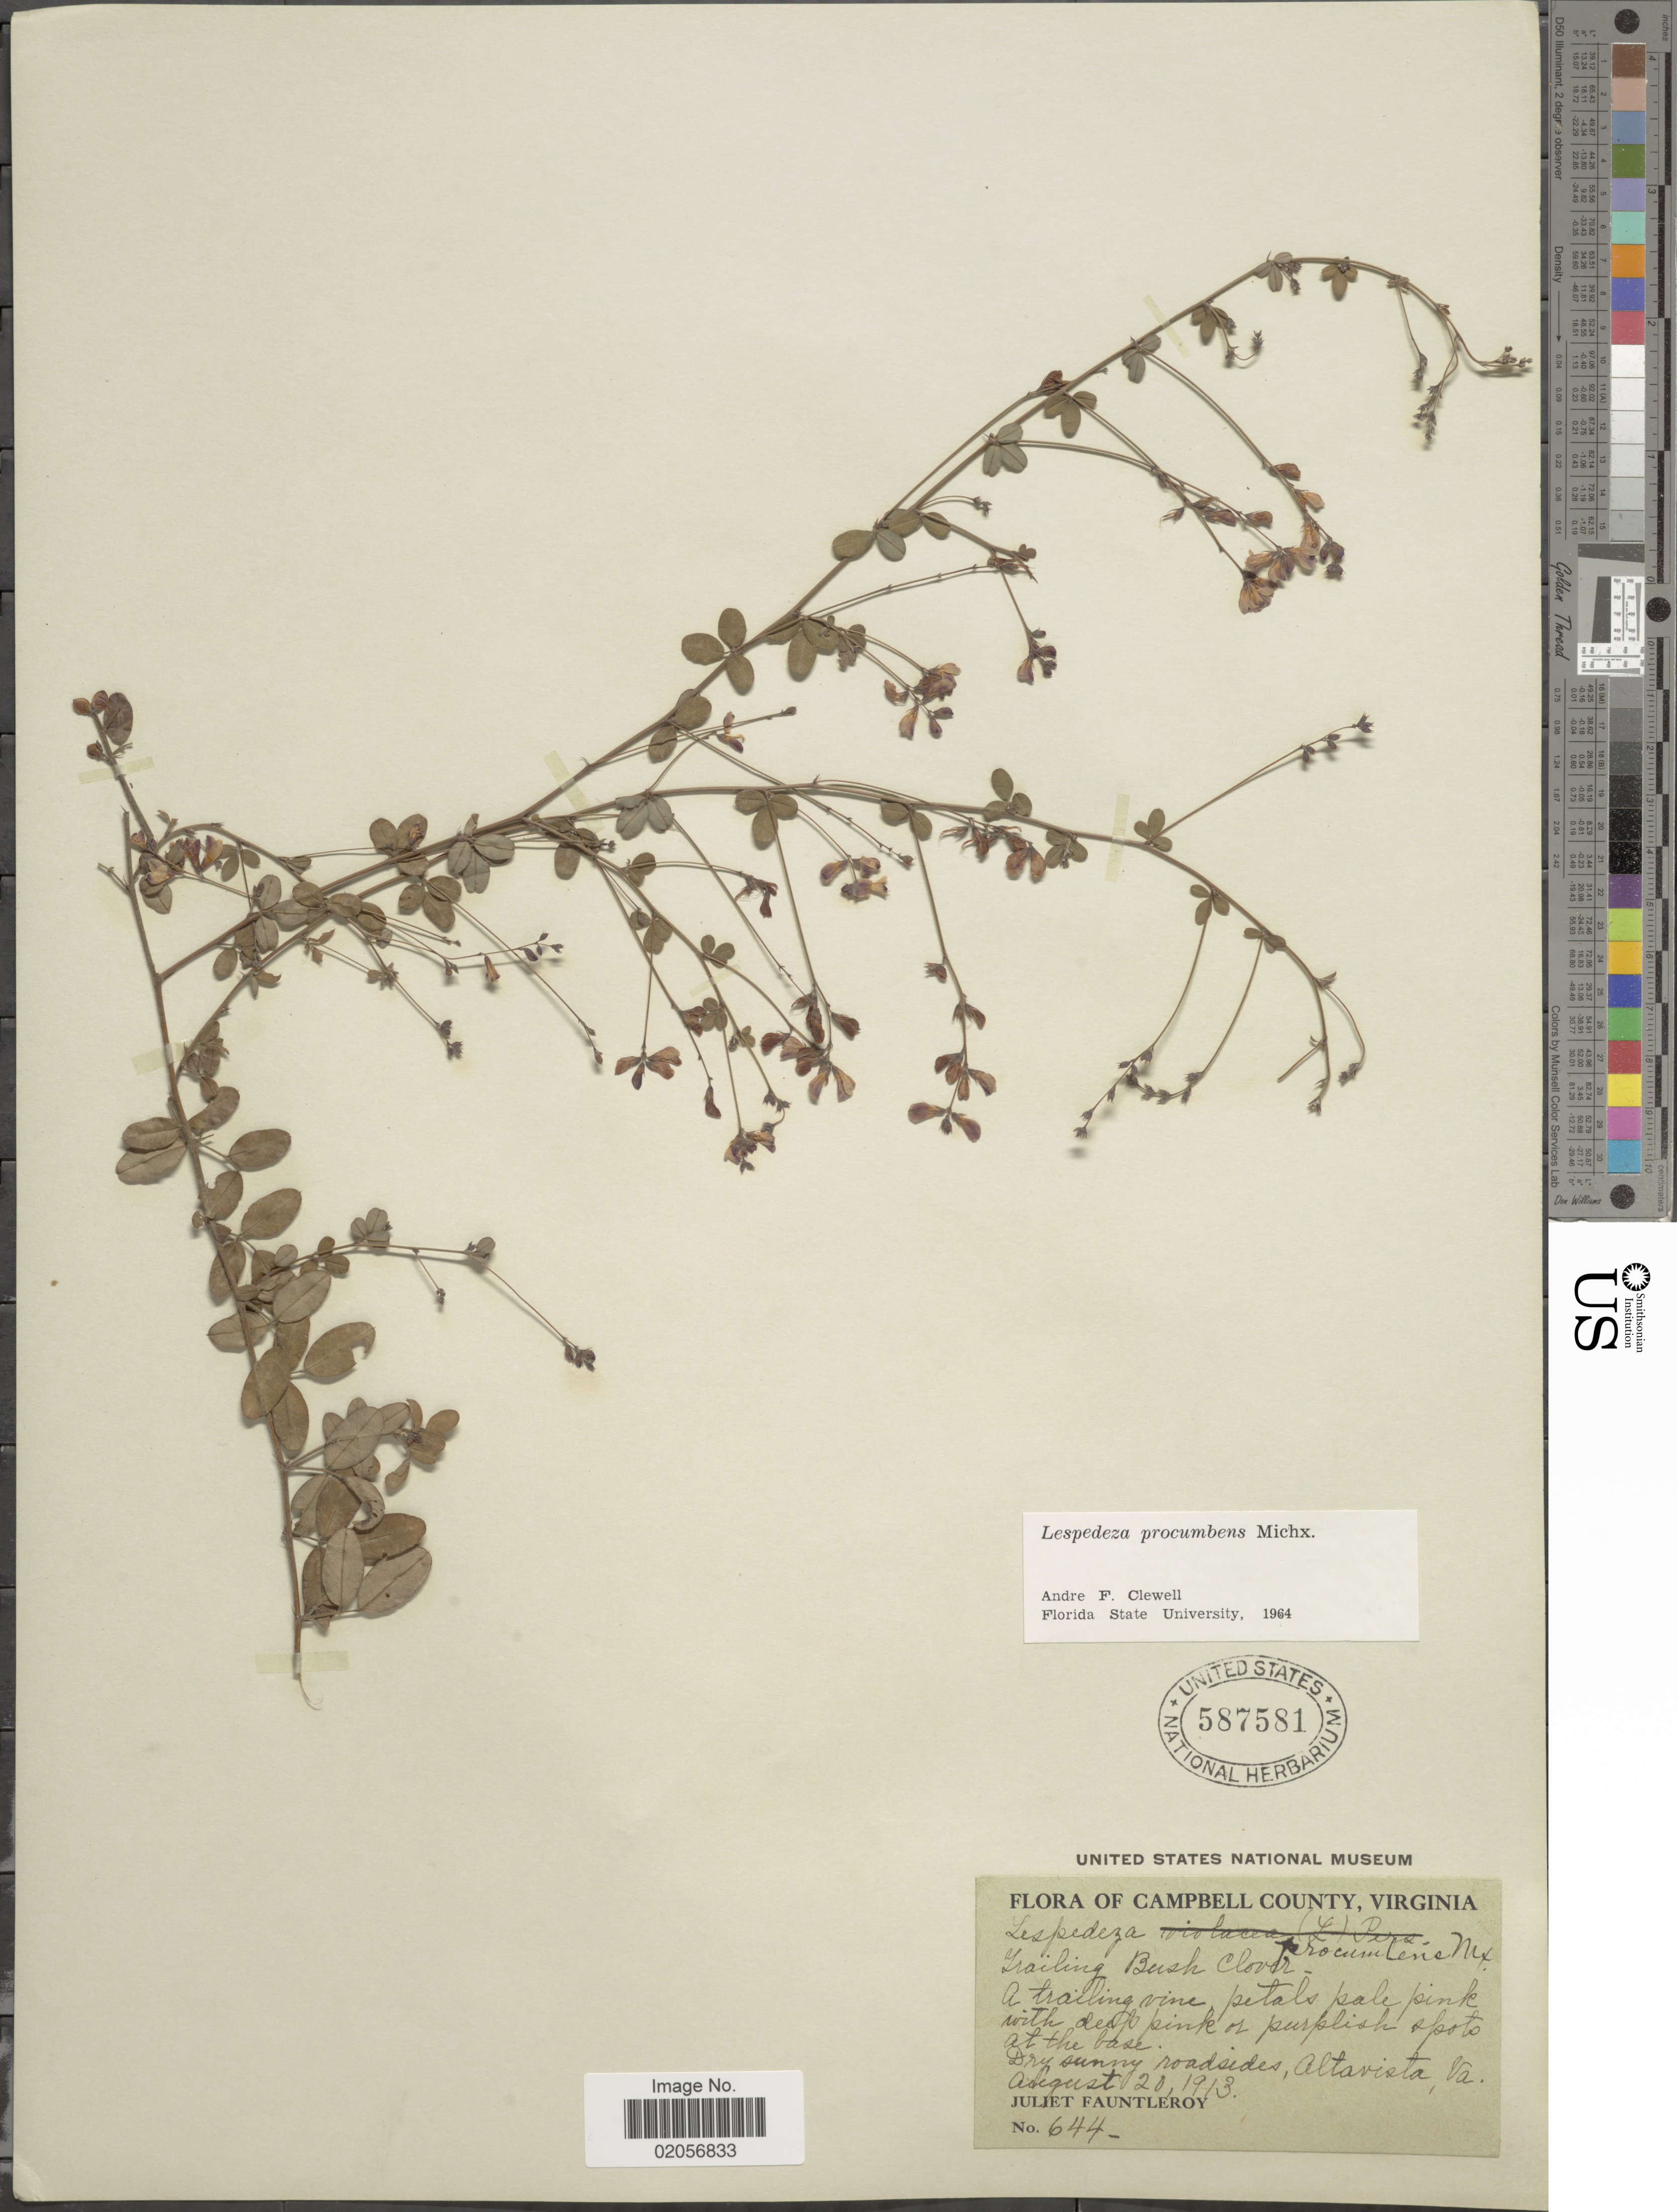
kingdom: Plantae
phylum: Tracheophyta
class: Magnoliopsida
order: Fabales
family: Fabaceae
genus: Lespedeza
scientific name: Lespedeza procumbens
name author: Michx.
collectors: J. Fauntleroy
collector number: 644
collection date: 1913-08-20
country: United States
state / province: Virginia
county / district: Campbell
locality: Campbell County. Trailing Bush Clover. Dry sunny roadsides, Altavista,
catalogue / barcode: US 587581